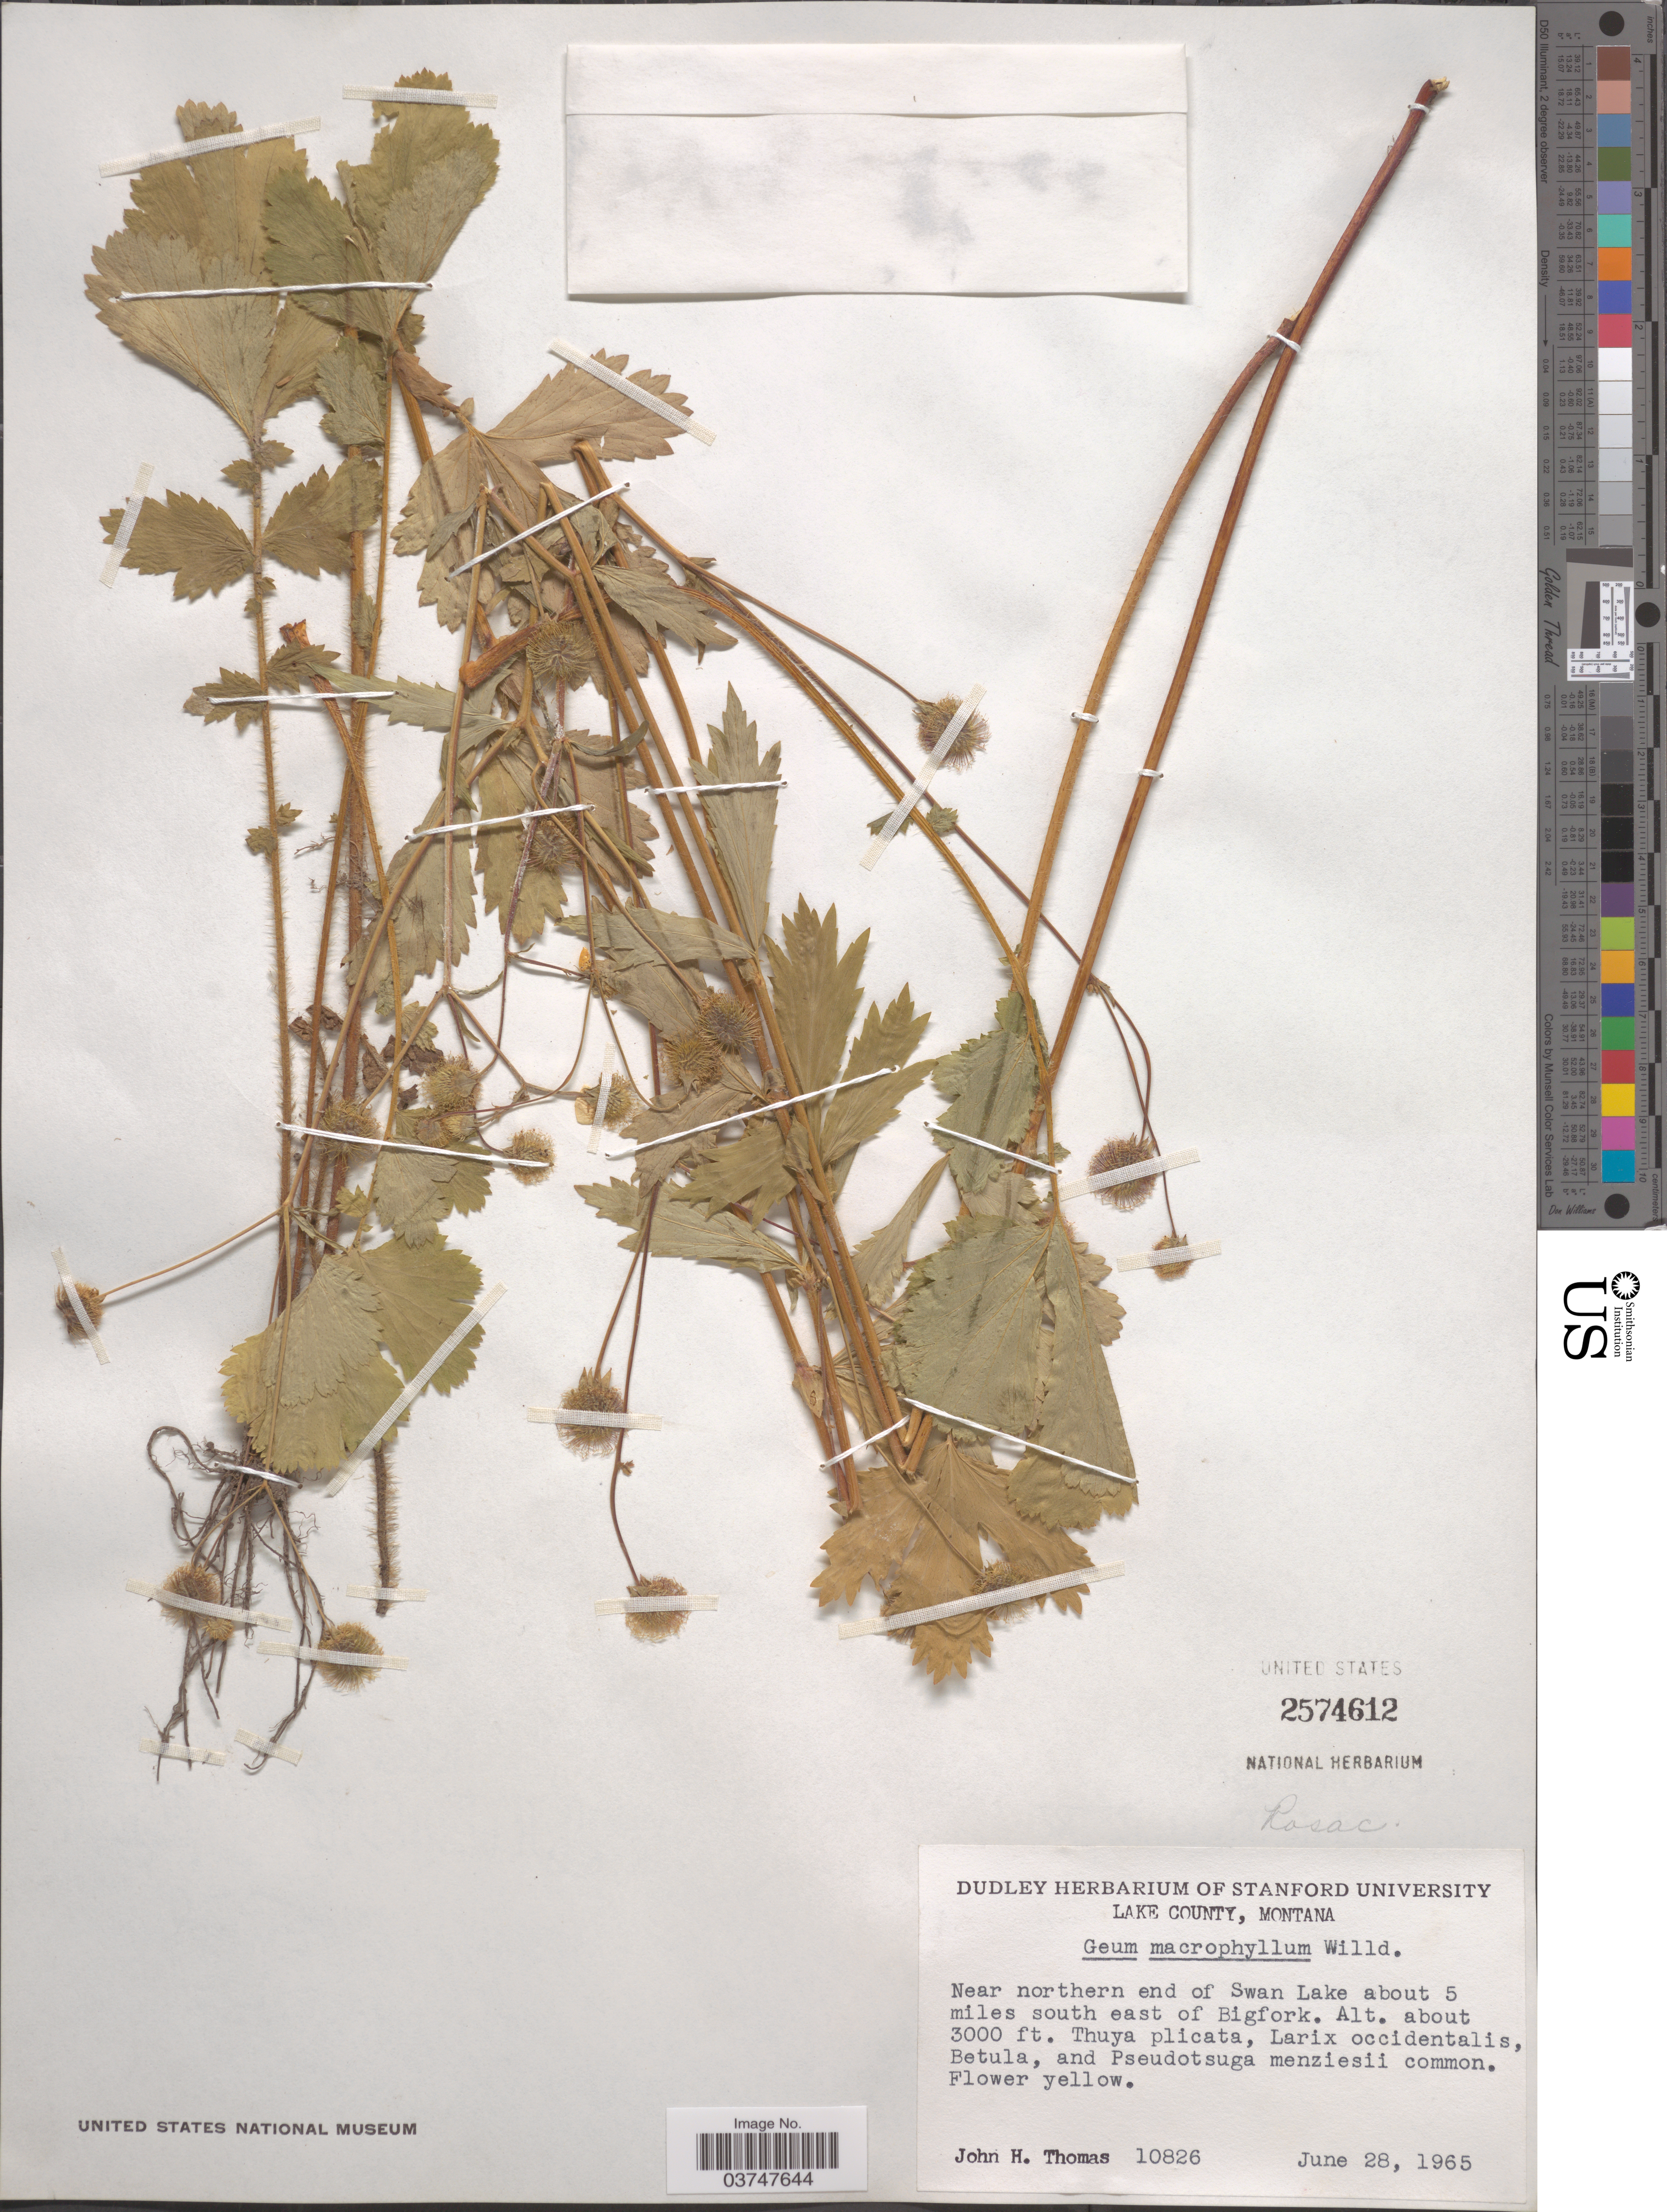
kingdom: Plantae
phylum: Tracheophyta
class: Magnoliopsida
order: Rosales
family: Rosaceae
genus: Geum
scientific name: Geum macrophyllum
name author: Willd.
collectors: J. H. Thomas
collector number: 10826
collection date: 1965-06-28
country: United States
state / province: Montana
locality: Lake County. Near southern end of Swan Lake about 5 miles south east of Bigfork.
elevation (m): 914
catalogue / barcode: US 2574612